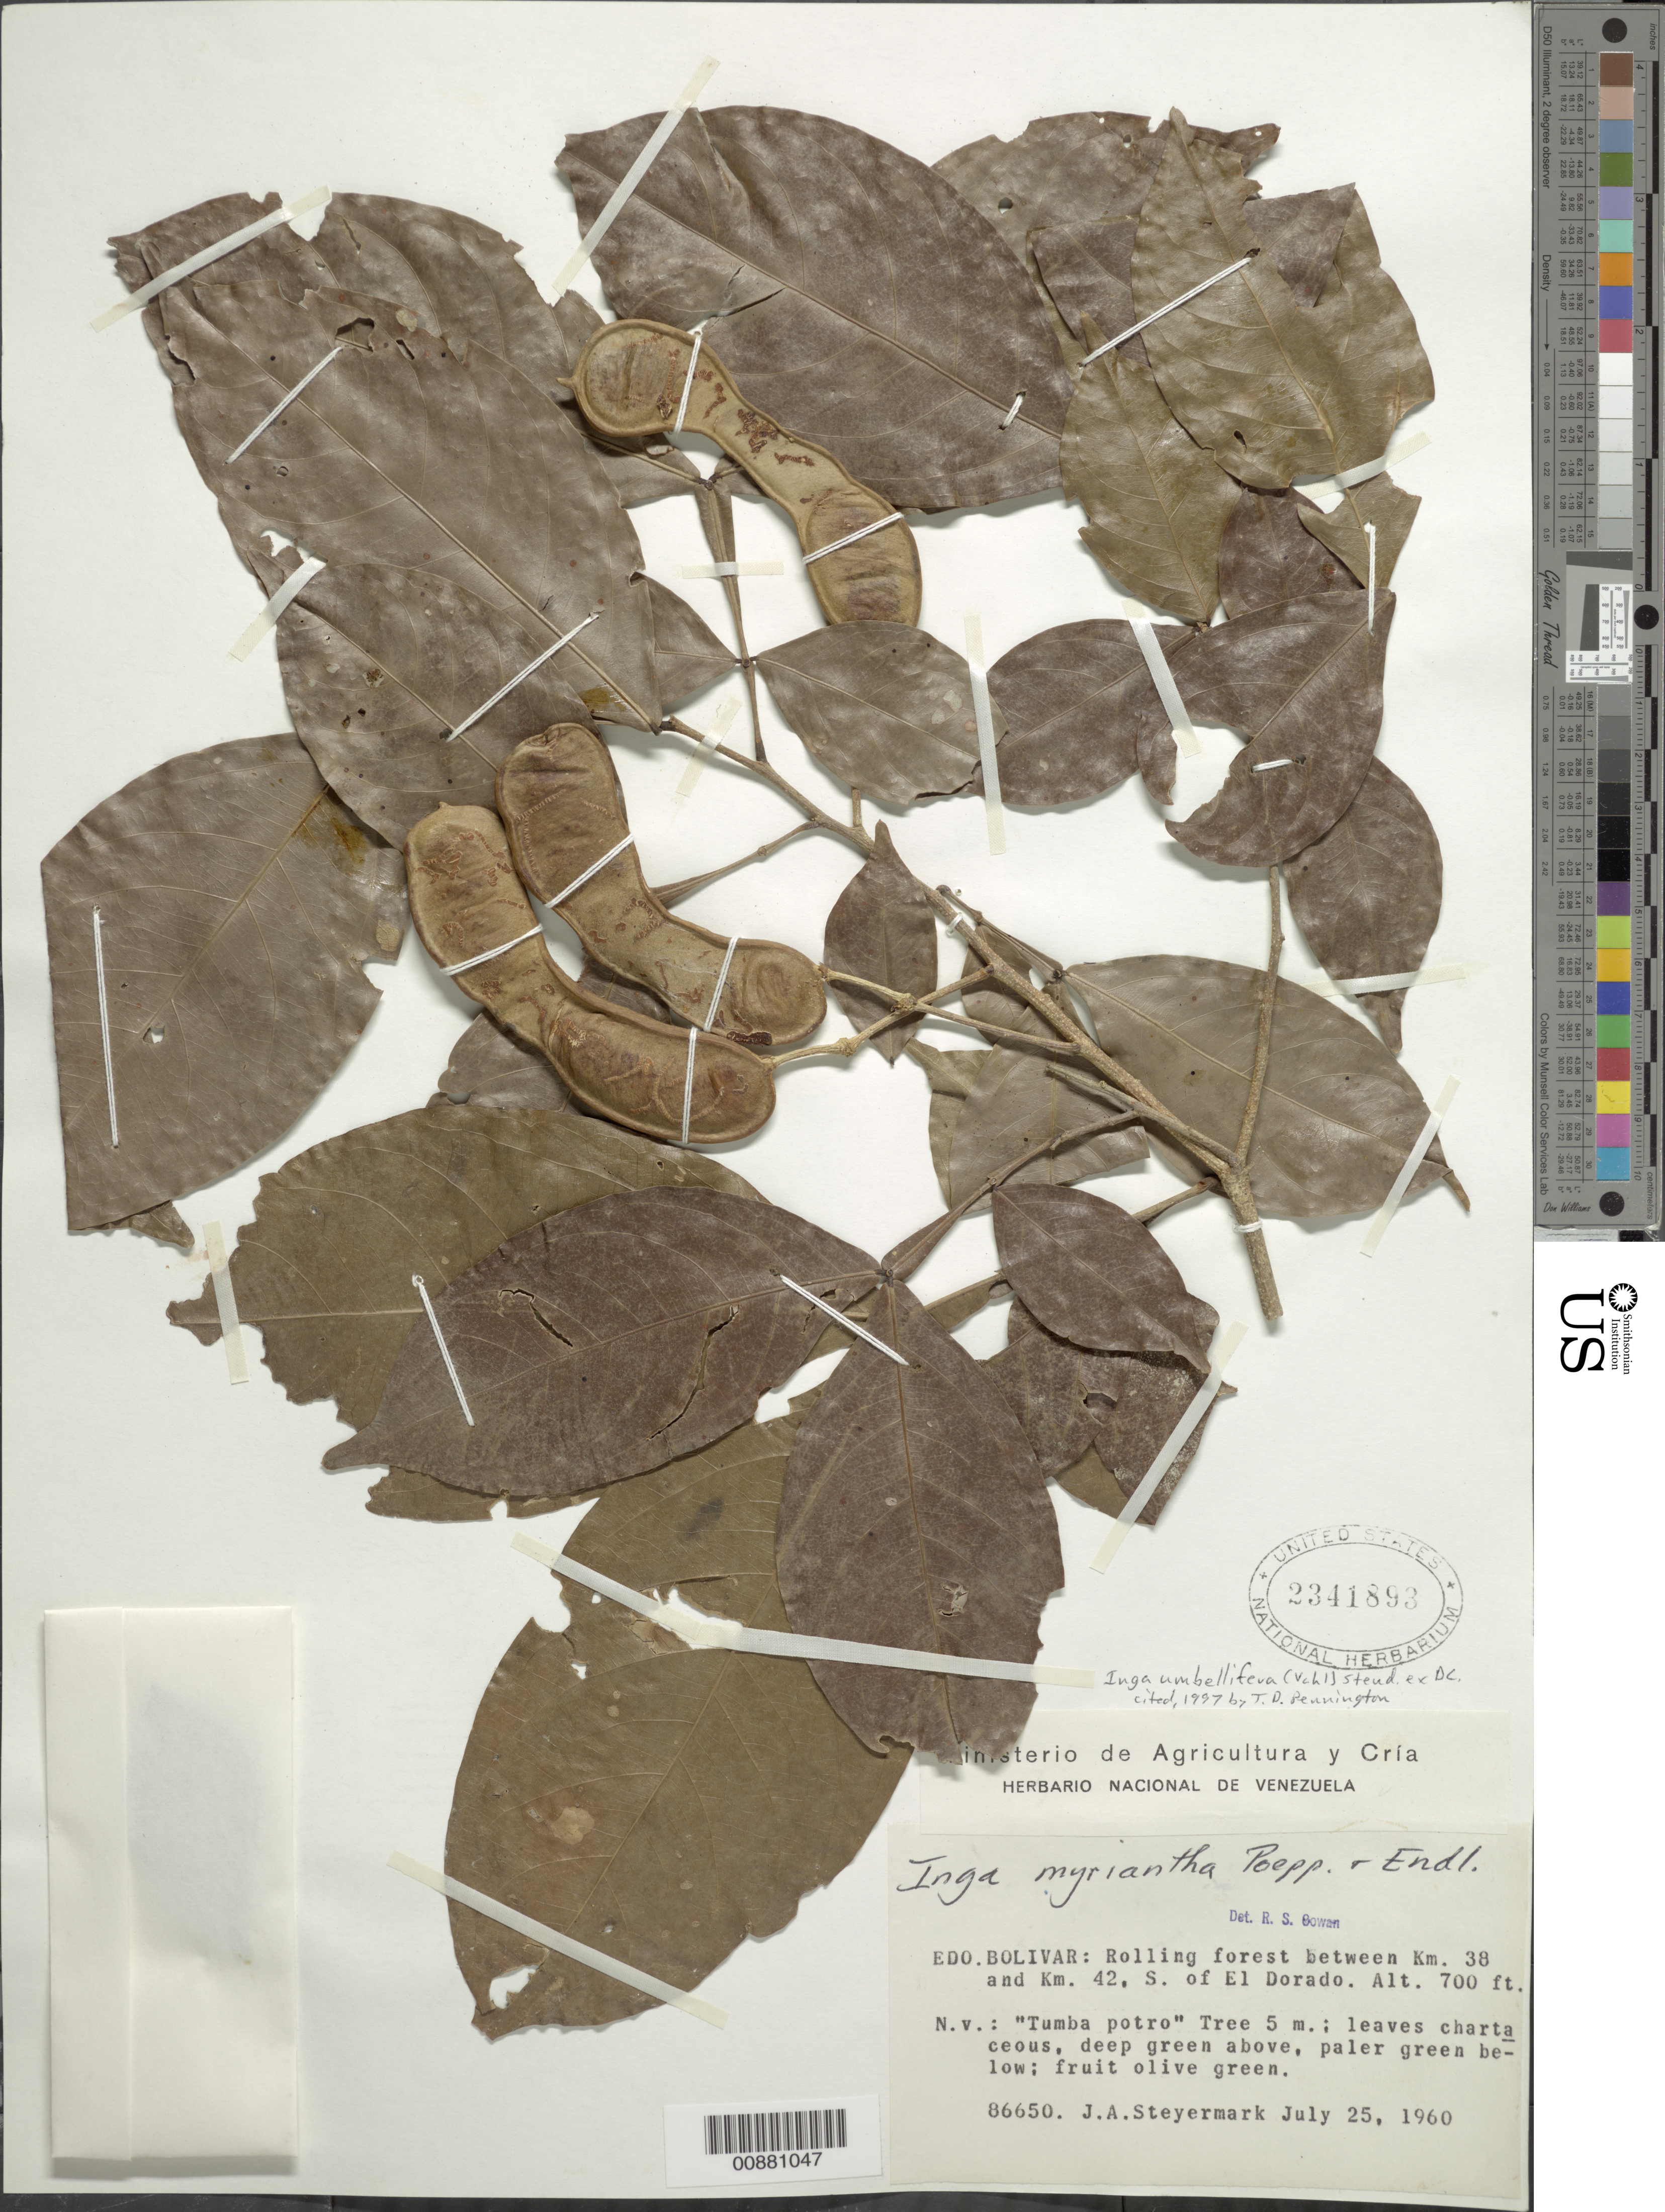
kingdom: Plantae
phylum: Tracheophyta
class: Magnoliopsida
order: Fabales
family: Fabaceae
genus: Inga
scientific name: Inga umbellifera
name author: (Vahl) Steud. ex DC.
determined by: Pennington, T. D., (K)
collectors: J. Steyermark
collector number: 86650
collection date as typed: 25-Jul-60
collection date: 1960-07-25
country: Venezuela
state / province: Bolívar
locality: El Dorado, S of, km 38 to km 42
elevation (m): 213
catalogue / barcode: US 2341893